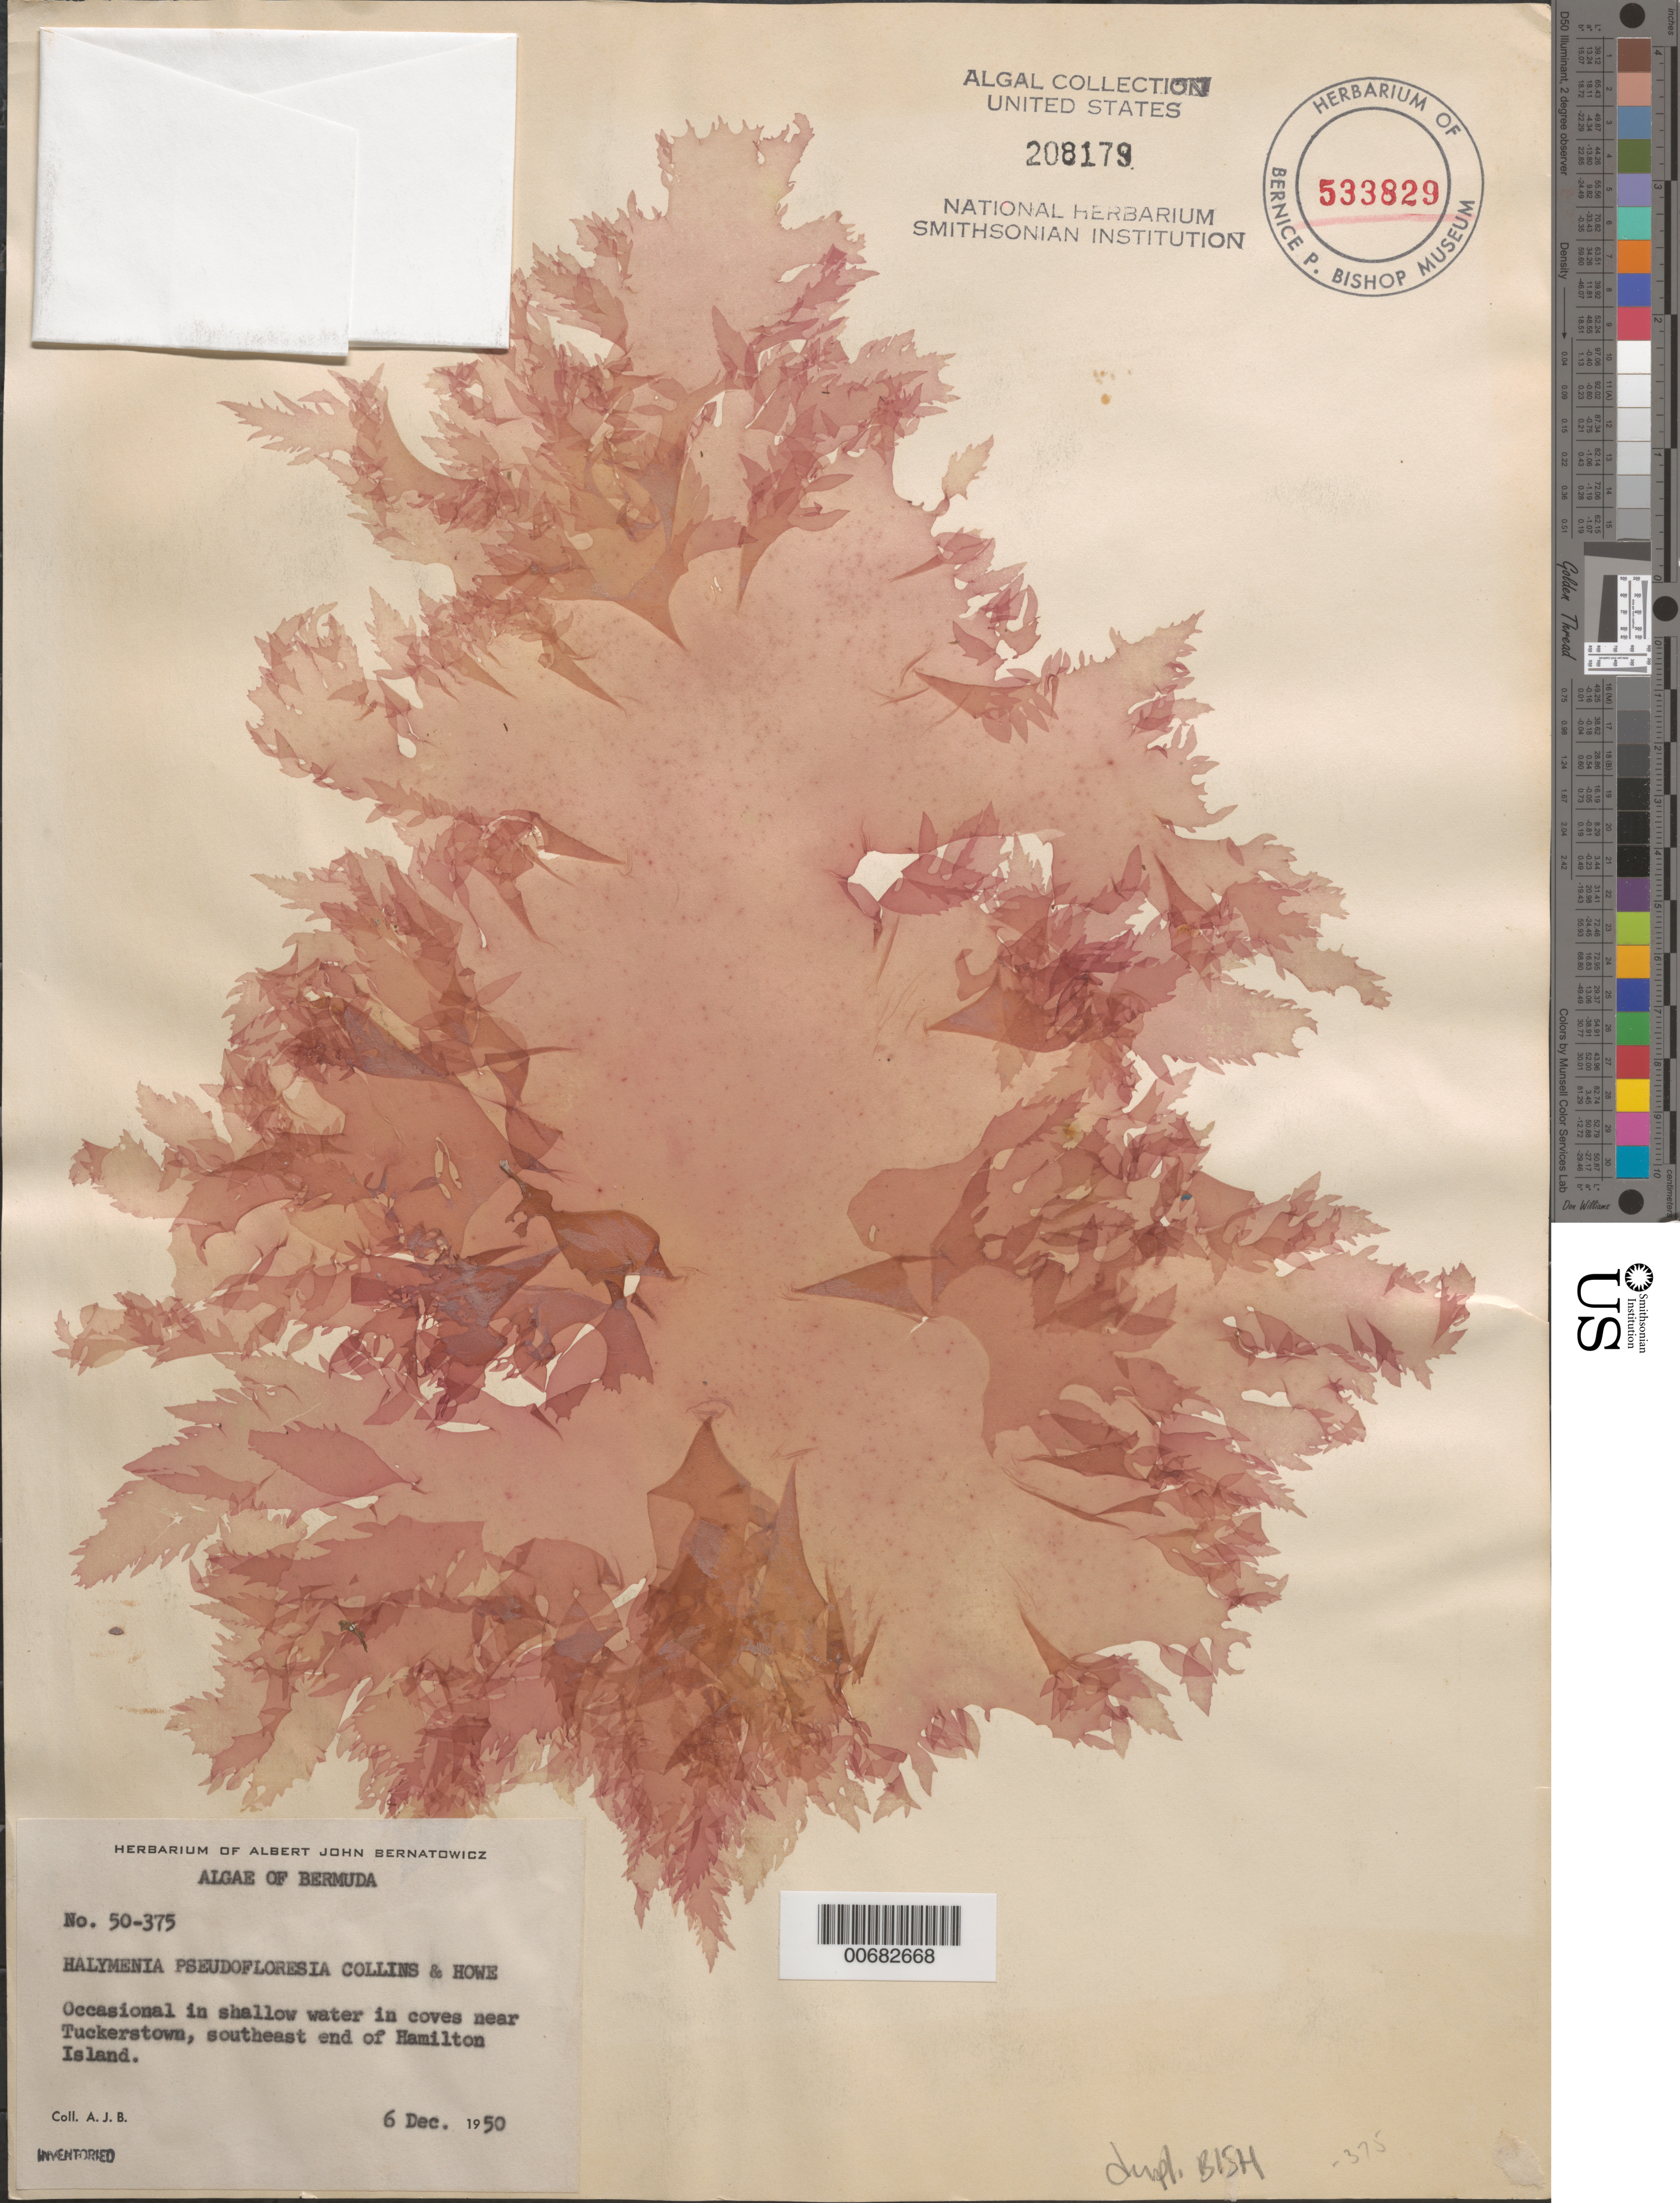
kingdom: Plantae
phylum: Rhodophyta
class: Florideophyceae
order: Halymeniales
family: Halymeniaceae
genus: Halymenia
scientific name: Halymenia pseudofloresia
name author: Collins & M. Howe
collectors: A. Bernatowicz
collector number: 50-375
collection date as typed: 06 Dec 1950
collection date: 1950-12-06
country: Bermuda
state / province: Saint George's (parish)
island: Bermuda Island (Hamilton Island)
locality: Coves near Tucker's Town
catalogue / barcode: US 208179